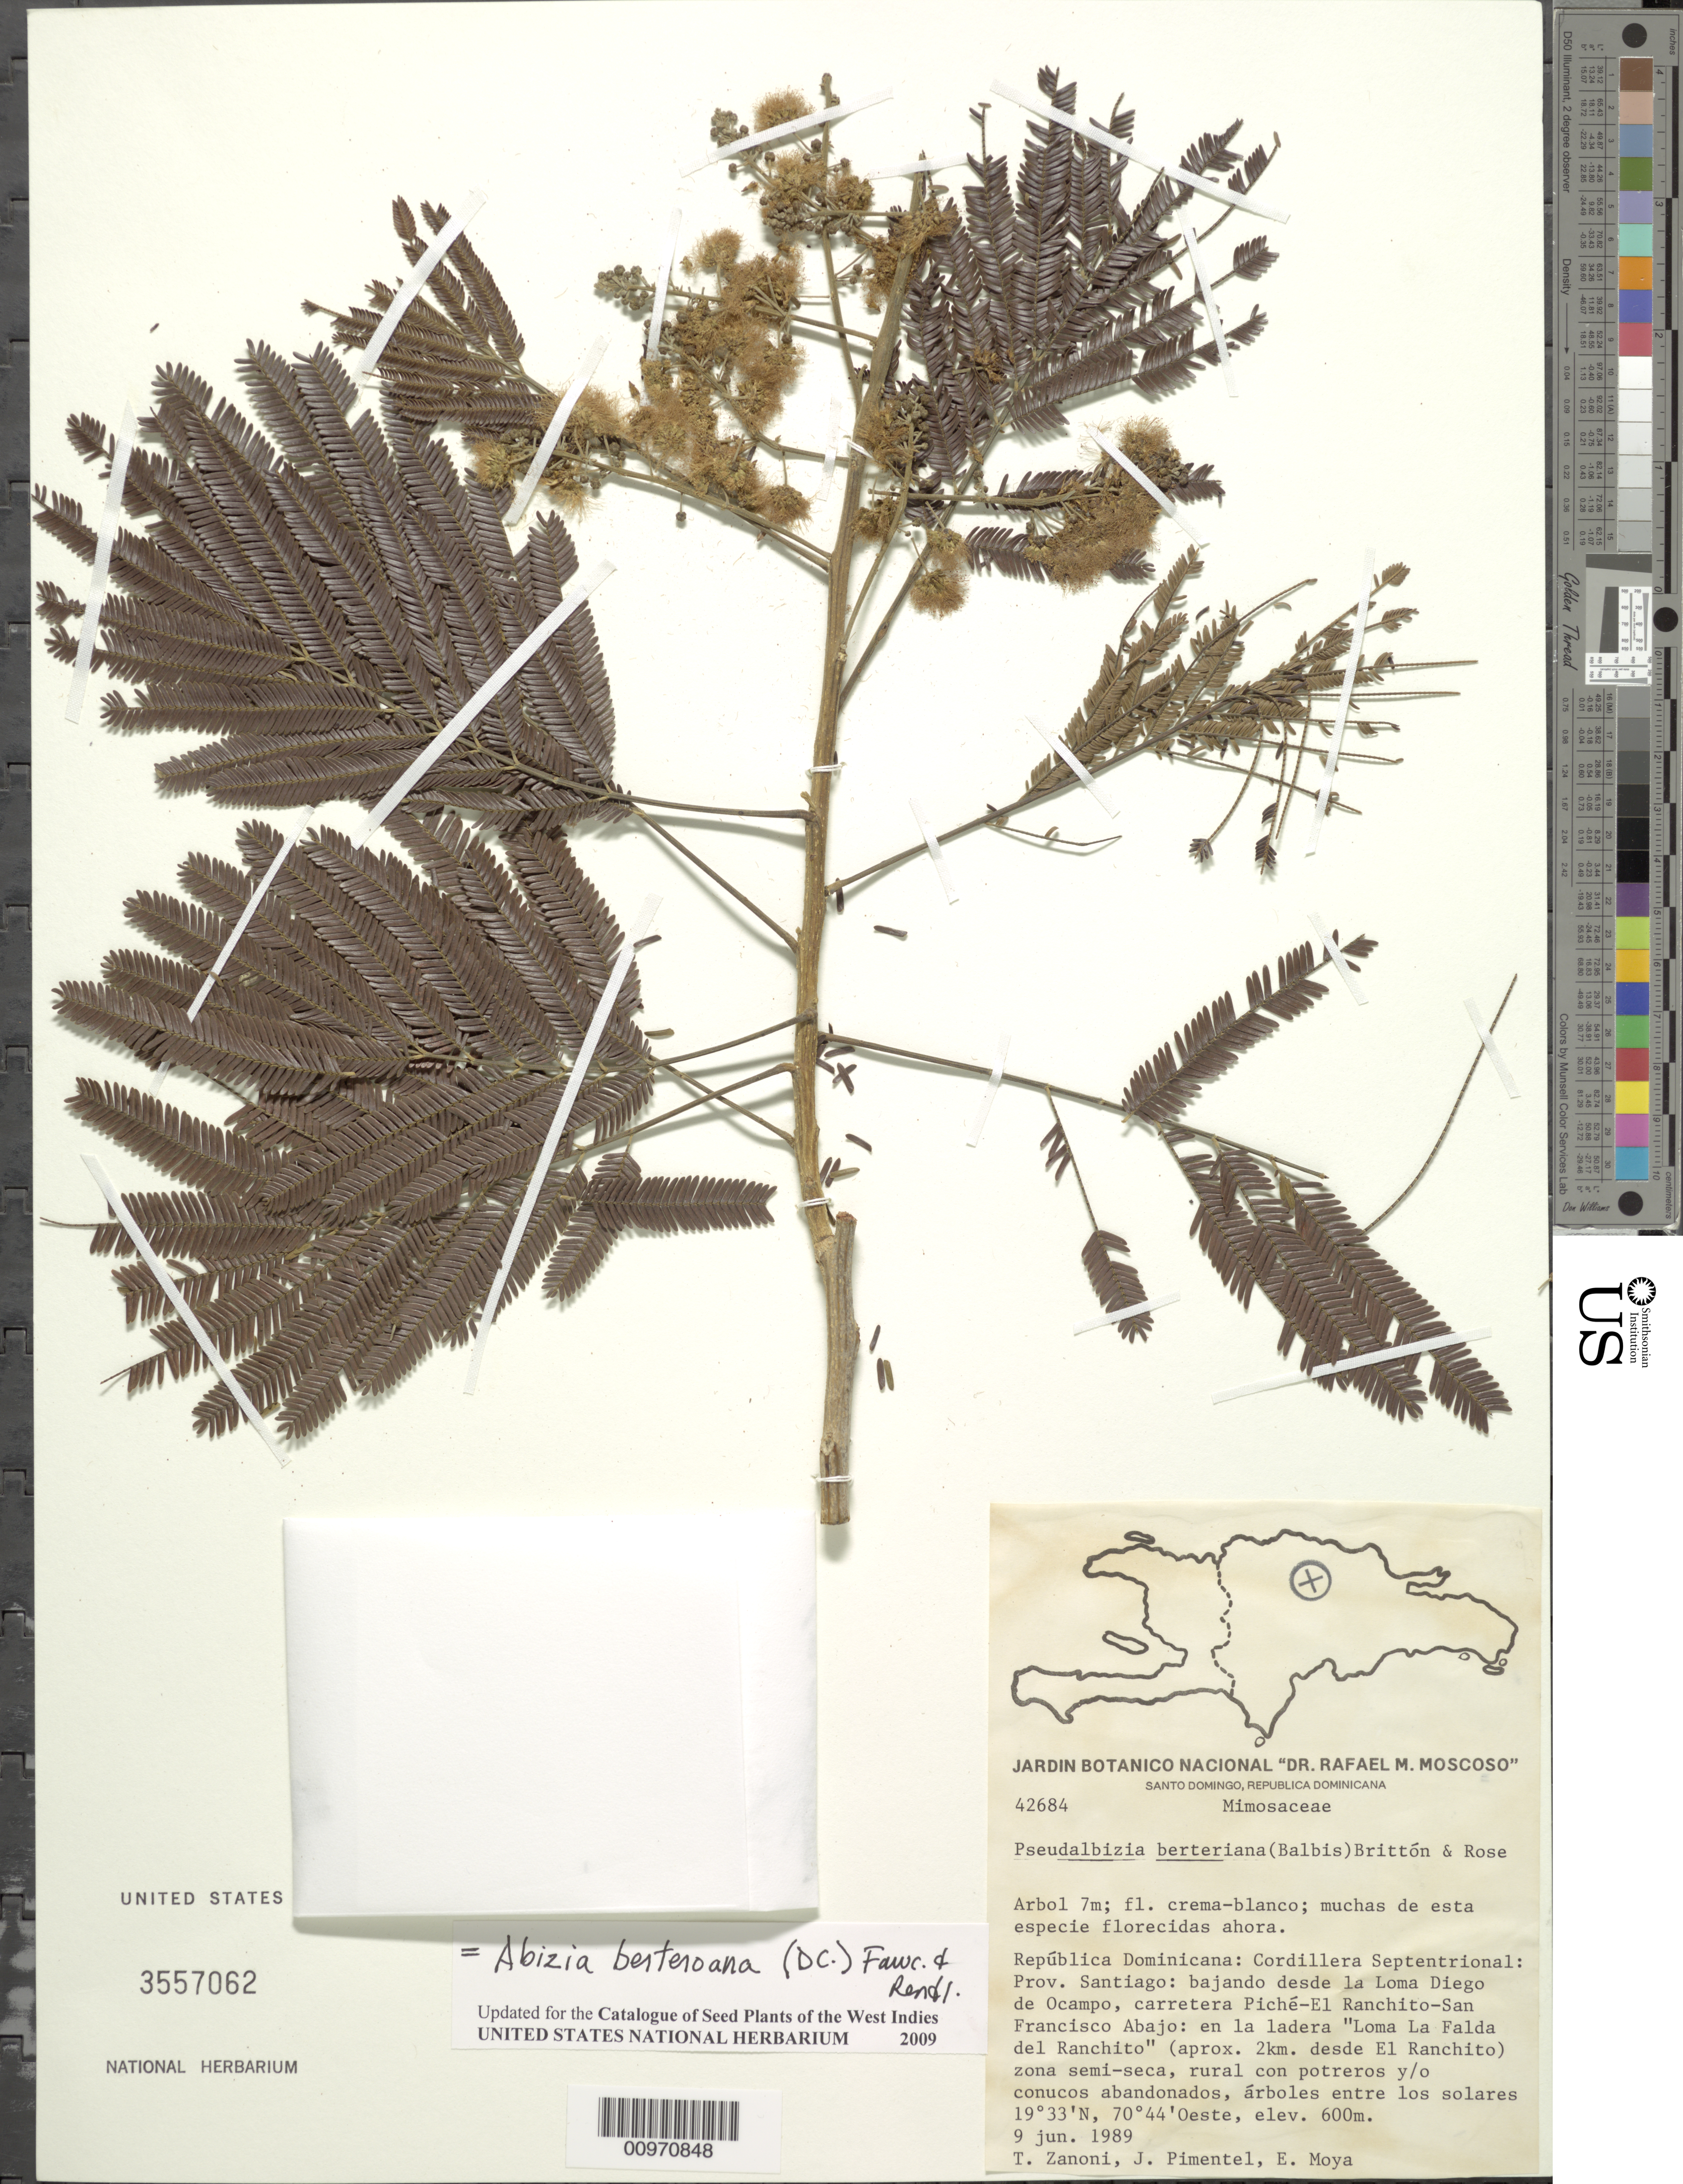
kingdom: Plantae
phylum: Tracheophyta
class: Magnoliopsida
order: Fabales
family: Fabaceae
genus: Pseudalbizzia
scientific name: Pseudalbizzia berteroana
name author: (Balb. ex DC.) Britton & Rose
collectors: T. A. Zanoni, J. Pimentel & E. Moya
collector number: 42684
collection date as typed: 09 Jun 1989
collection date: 1989-06-09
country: Dominican Republic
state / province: Santiago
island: Hispaniola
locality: Cordillera Septentrional, bajando desde la Loma Diego de Ocampo, carretera Piché-El Ranchito-San Francisco Abajo, en la ladera "Loma La Falda del Ranchito" (aprox. 2 km desde El Ranchito)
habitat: Zona semi-seca, rural con potreros y/o conucos abandonados, árboles entre los solares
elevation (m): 600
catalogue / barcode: US 3557062